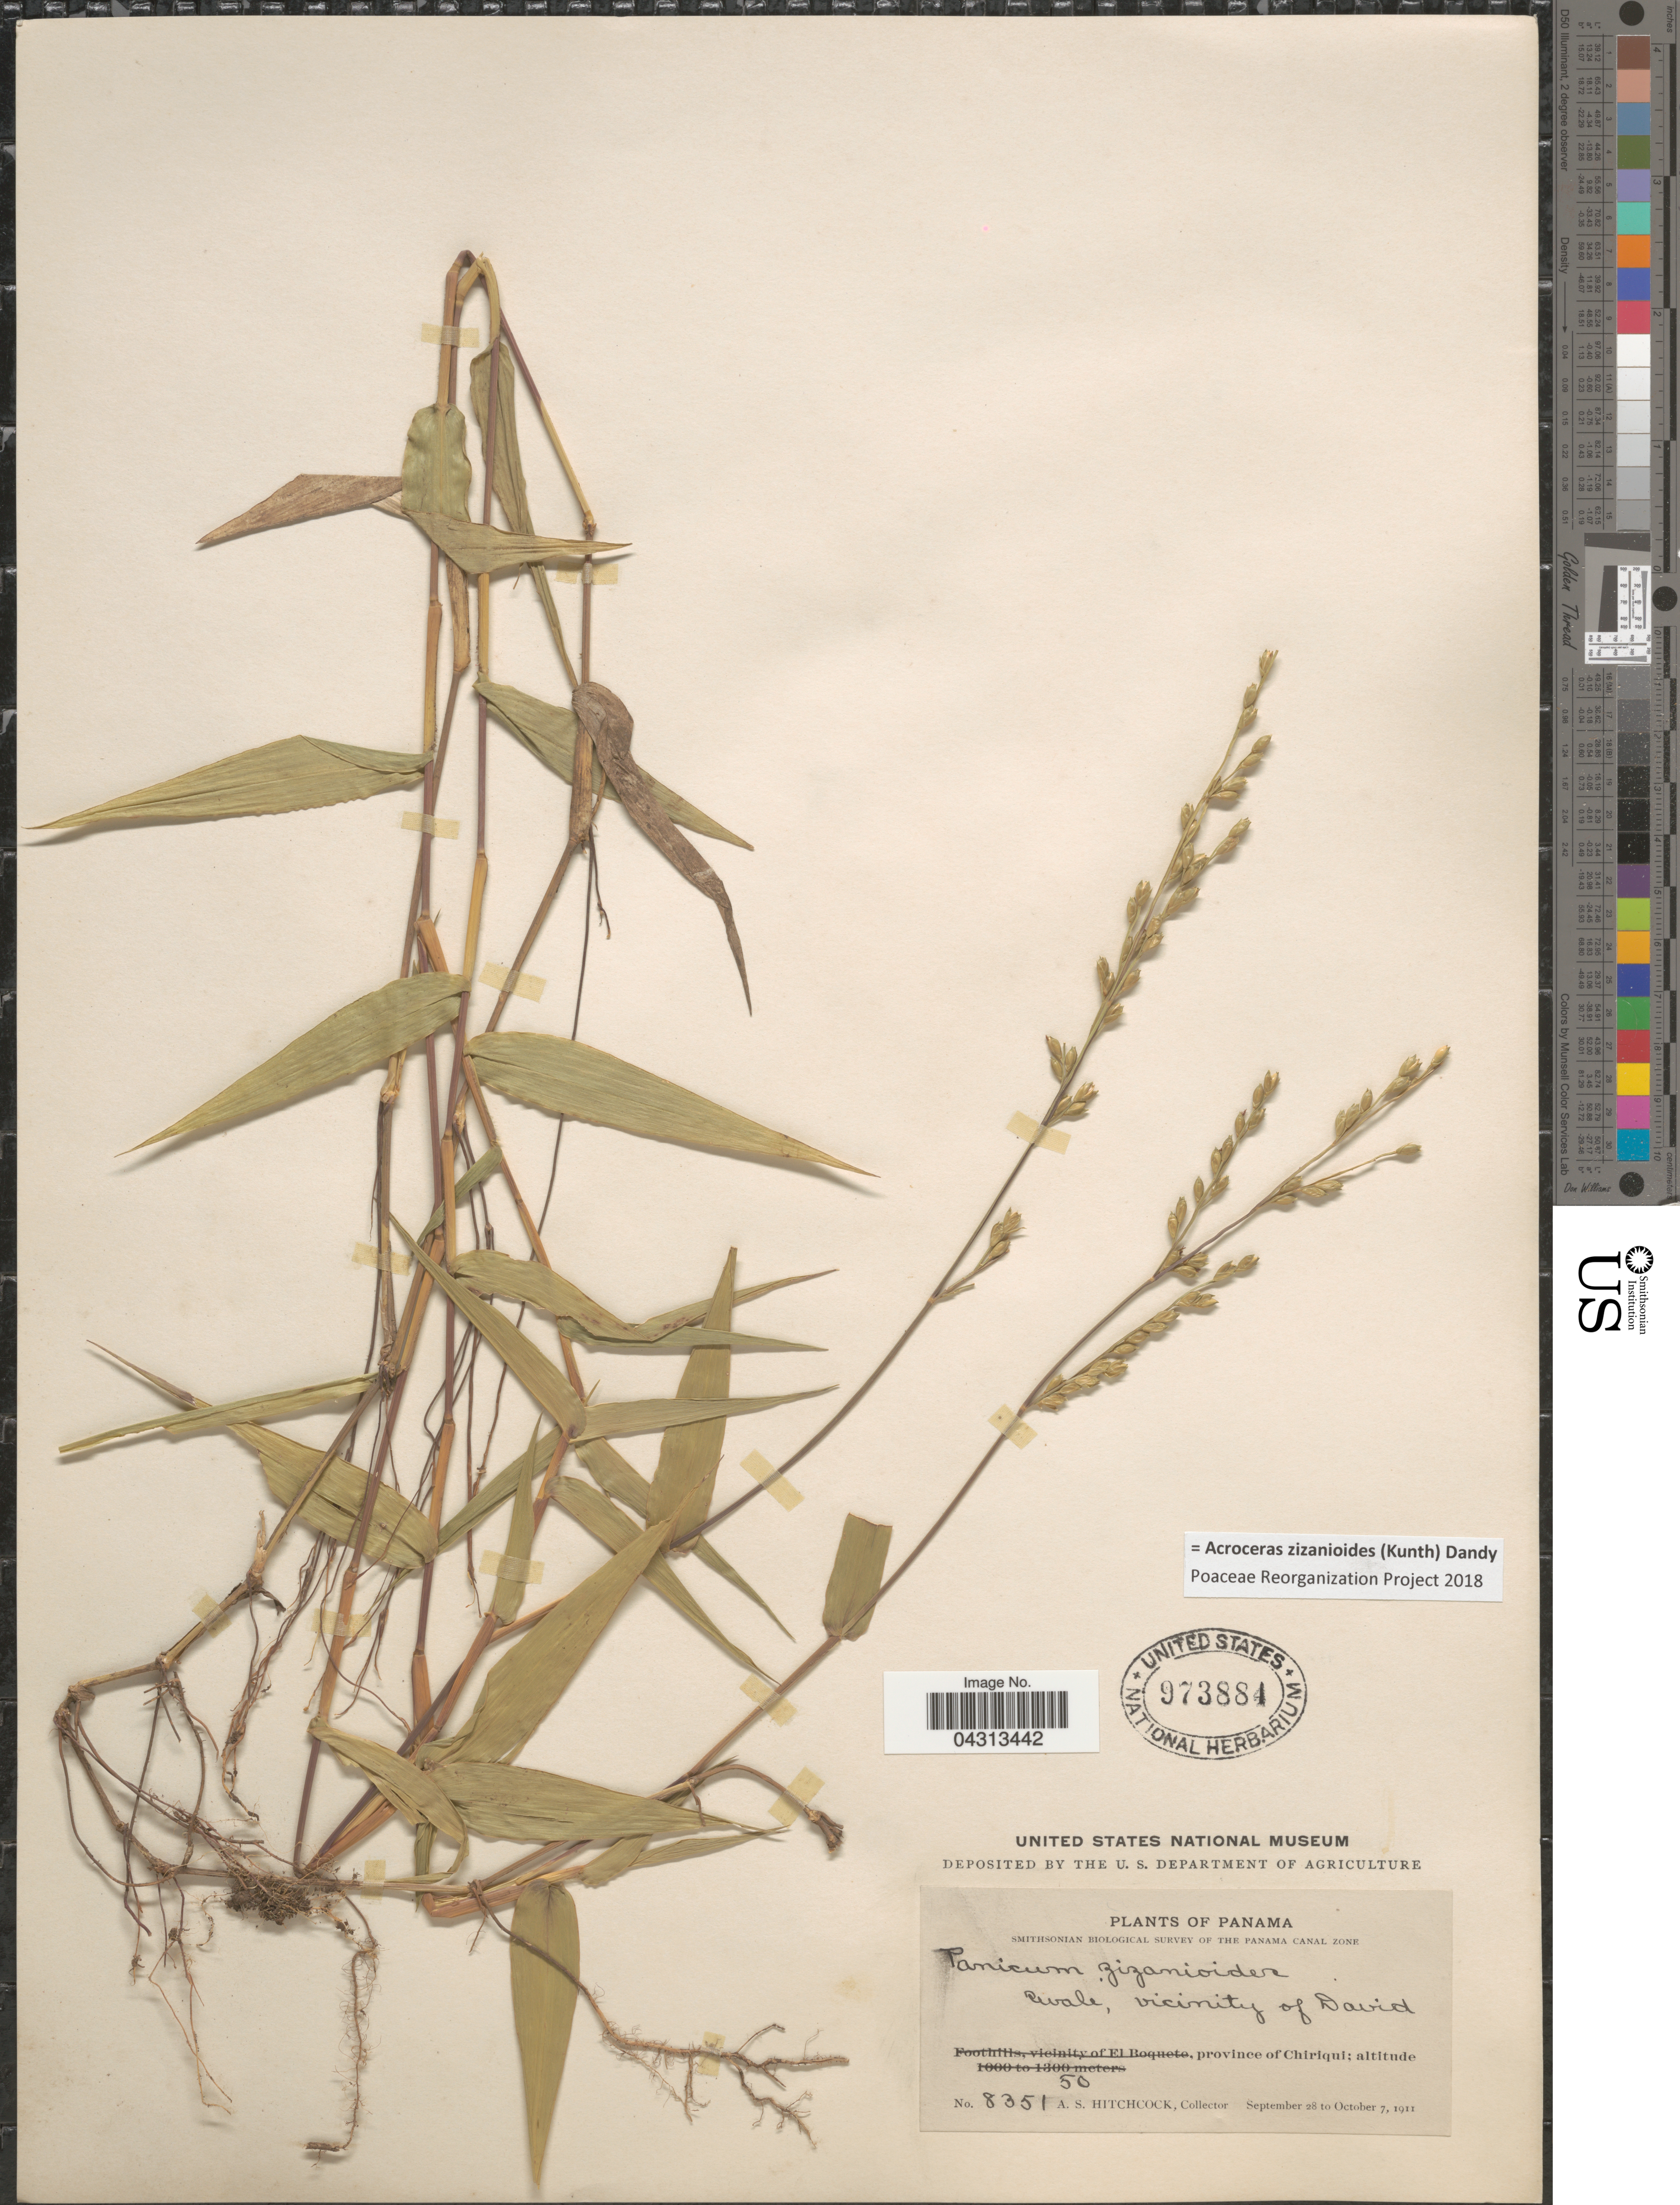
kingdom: Plantae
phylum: Tracheophyta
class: Liliopsida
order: Poales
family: Poaceae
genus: Acroceras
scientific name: Acroceras zizanioides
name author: (Kunth) Dandy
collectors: A. S. Hitchcock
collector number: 8351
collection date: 1911-09-28/1911-10-07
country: Panama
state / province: Chiriqui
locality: Smithsonian Biological Survey of the Panama Canal Zone. Swale, vicinity of David.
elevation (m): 50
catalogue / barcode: US 973884